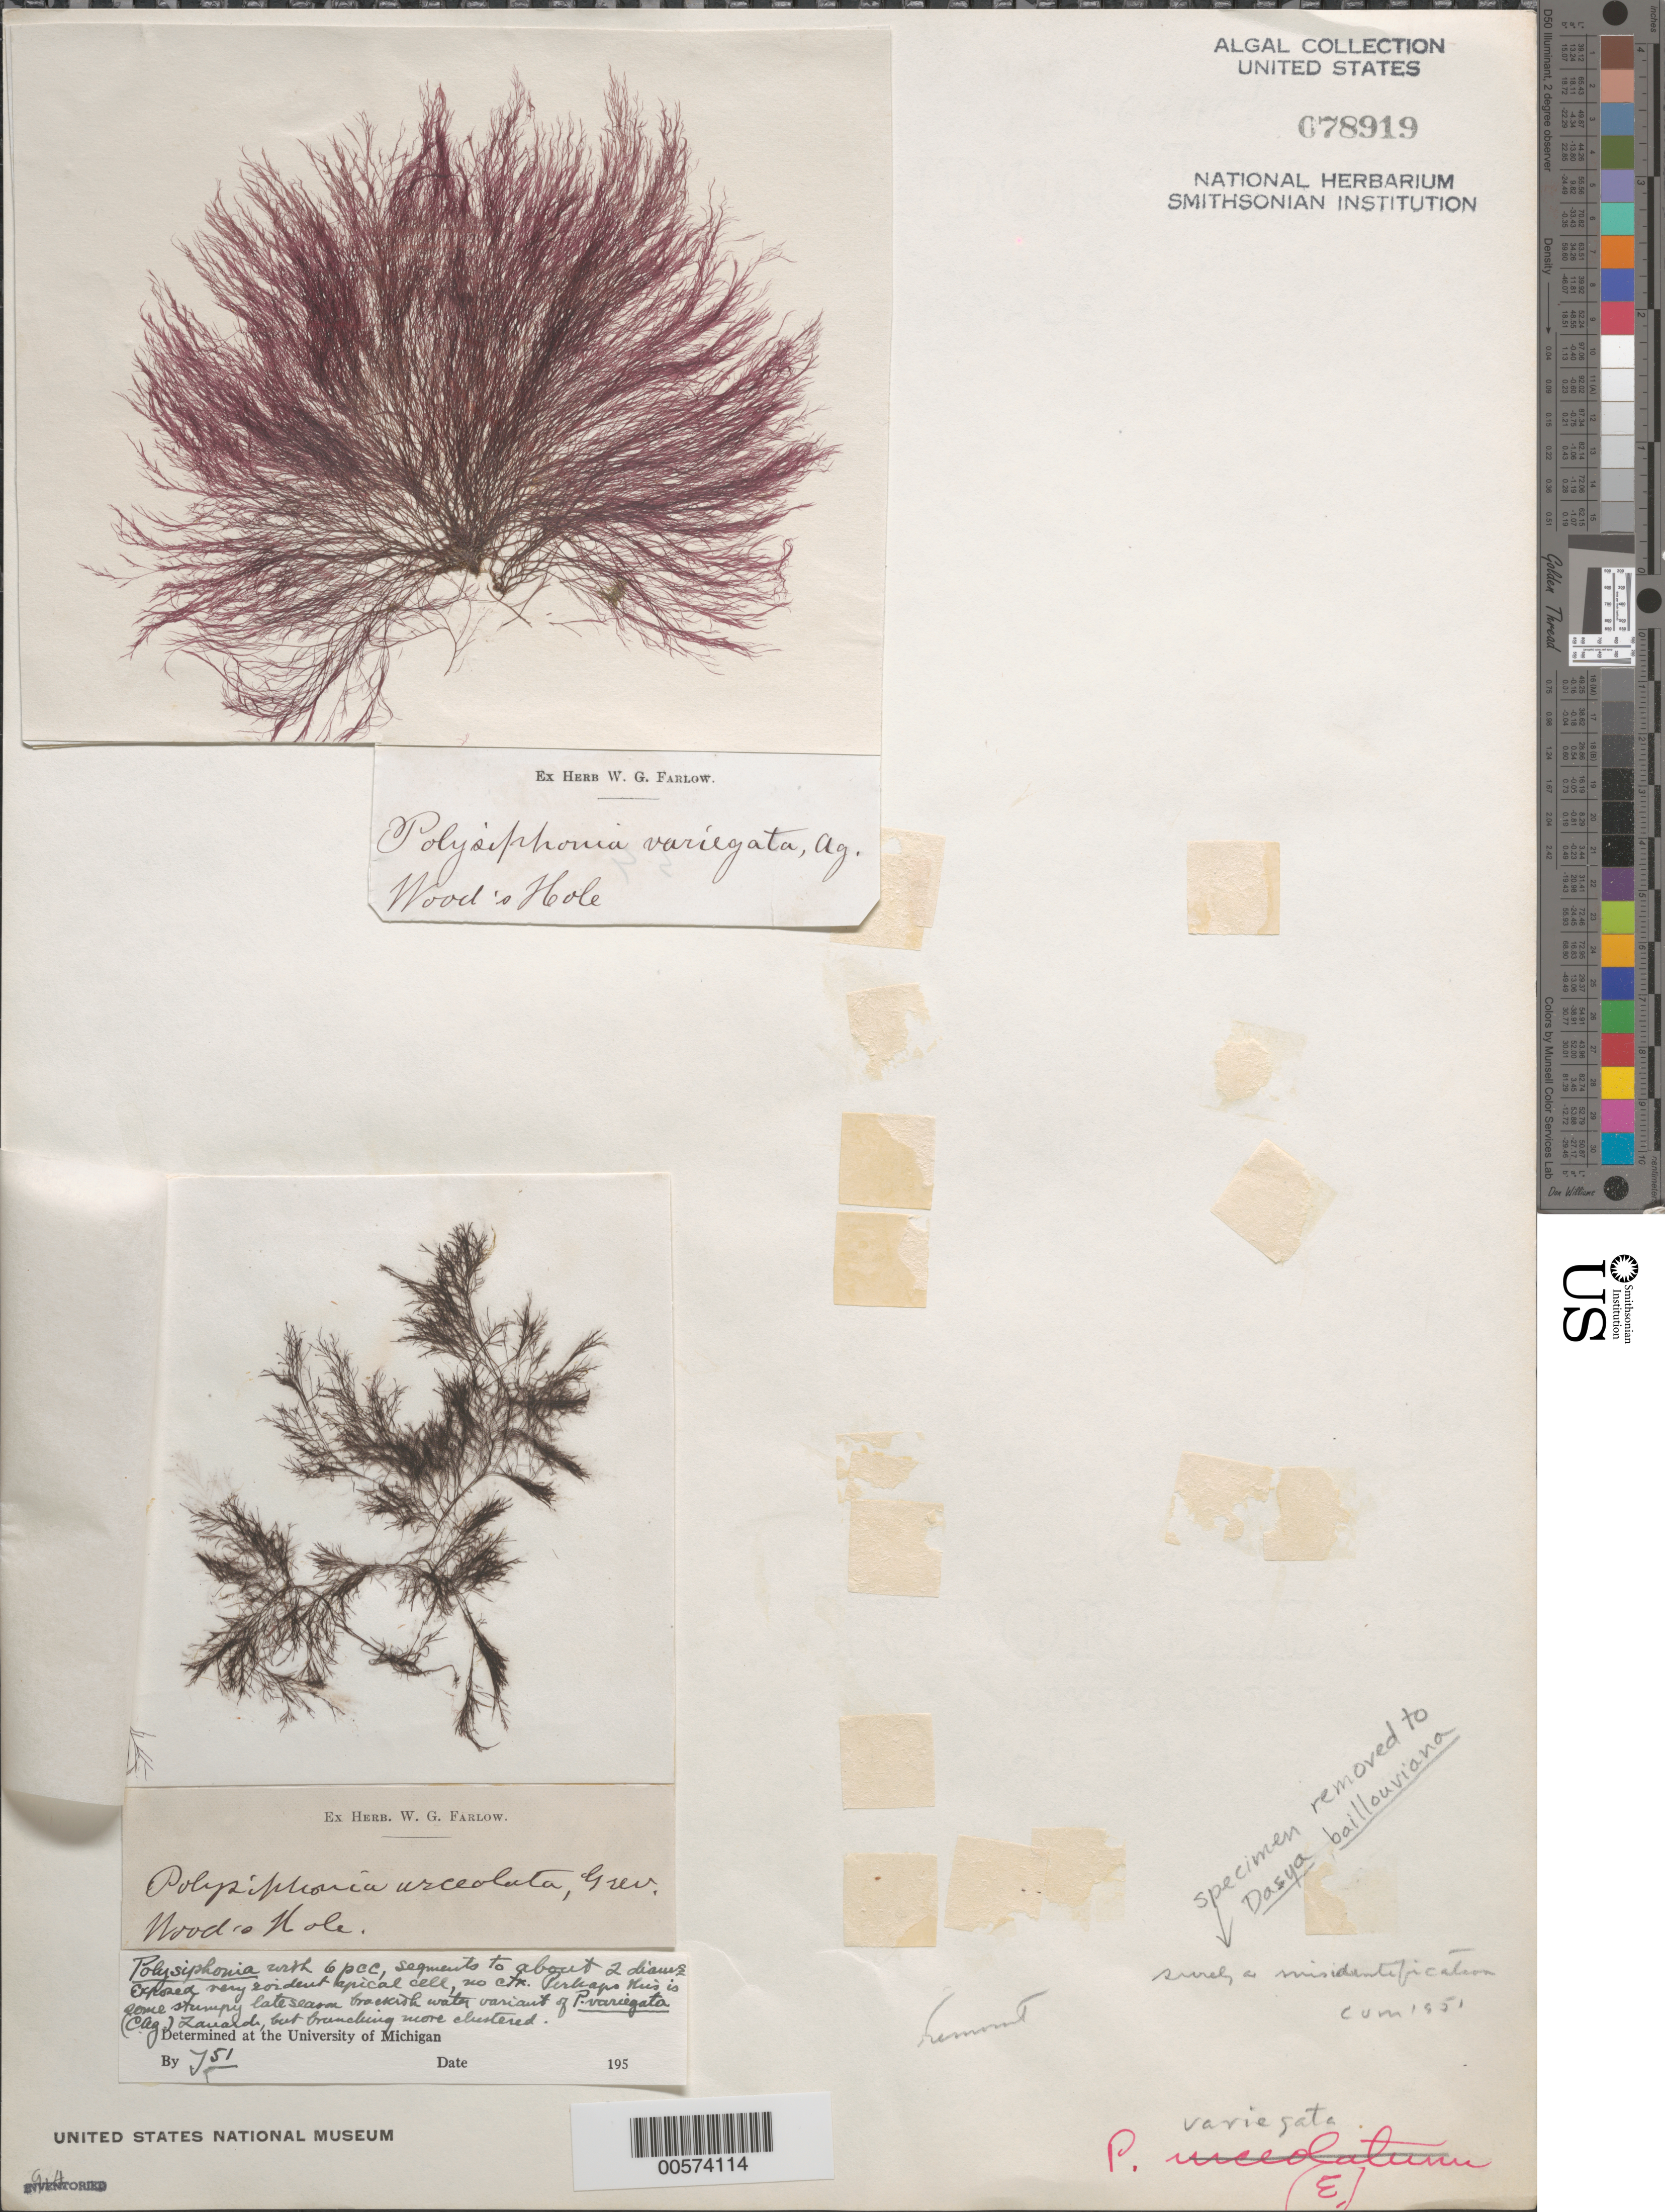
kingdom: Plantae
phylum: Rhodophyta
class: Florideophyceae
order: Ceramiales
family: Rhodomelaceae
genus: Carradoriella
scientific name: Carradoriella denudata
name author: (Dillwyn) Savoie & G.W. Saunders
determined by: Algae name updating Project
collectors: W. Farlow (Herbarium)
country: United States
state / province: Massachusetts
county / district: Barnstable County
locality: Woods Hole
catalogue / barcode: US 78919